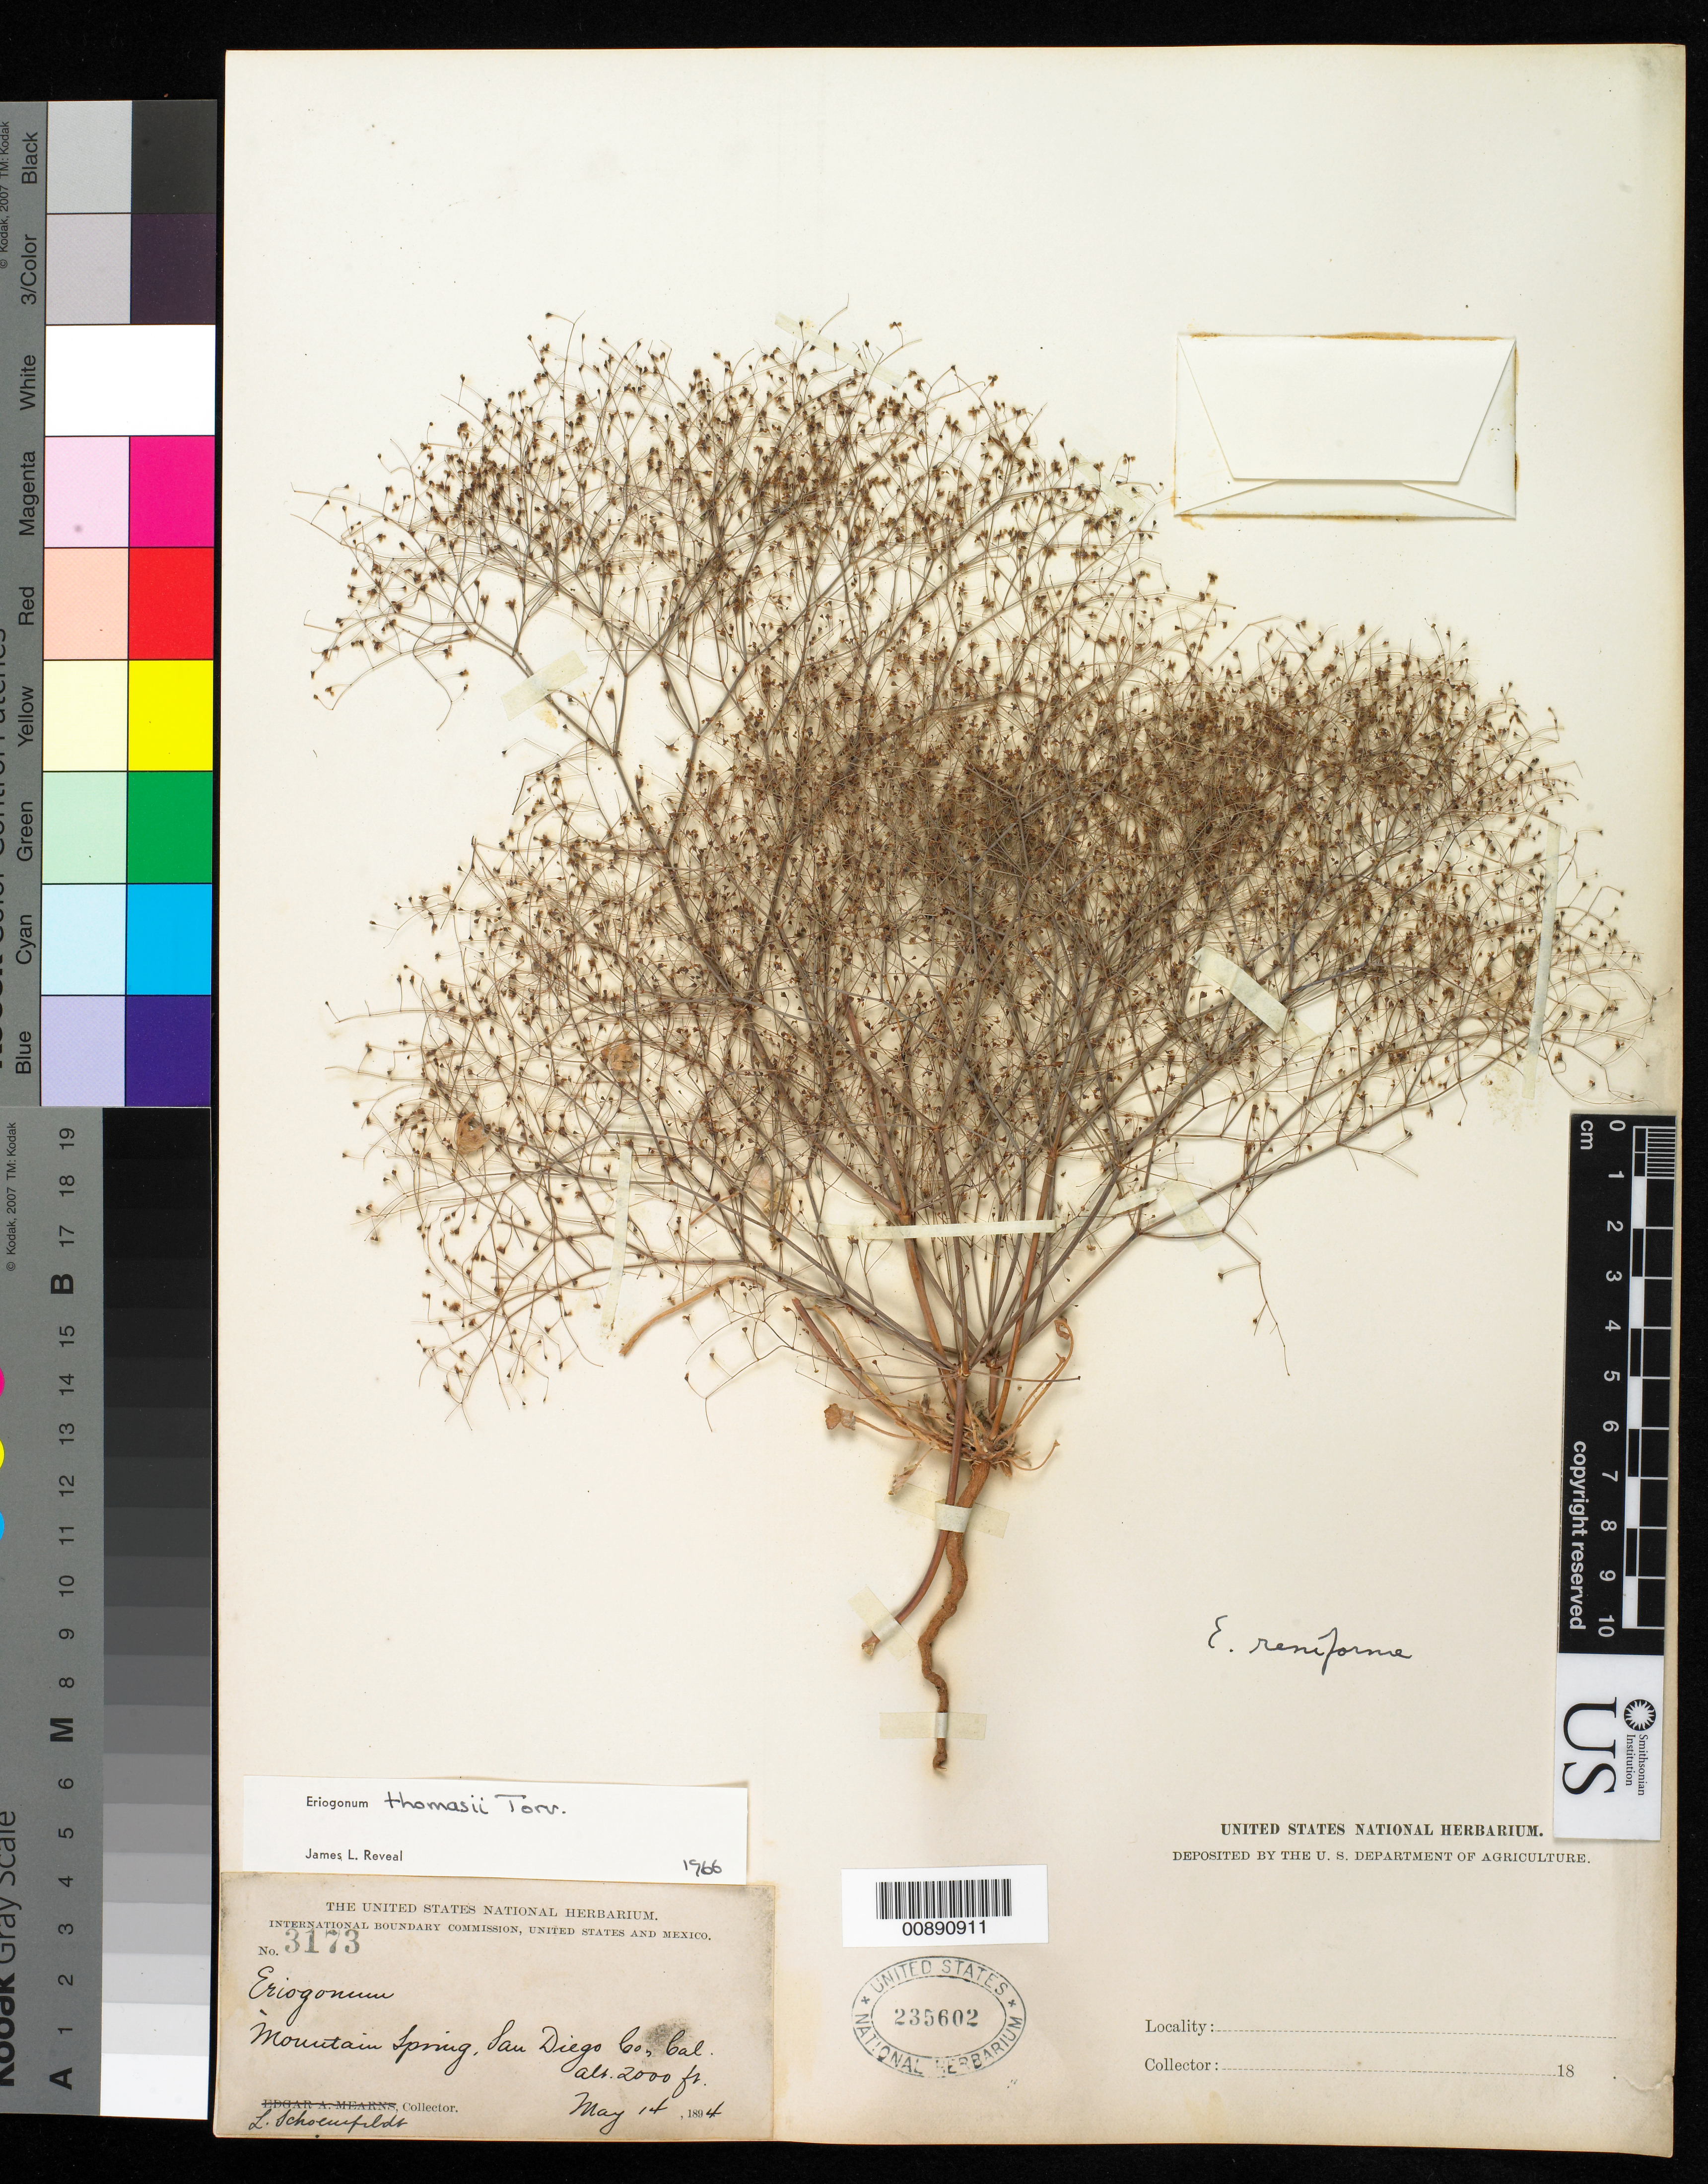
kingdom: Plantae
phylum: Tracheophyta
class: Magnoliopsida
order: Caryophyllales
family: Polygonaceae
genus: Eriogonum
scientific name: Eriogonum thomasii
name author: Torr.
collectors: L. Schoenfeldt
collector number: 3173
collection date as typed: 14 May 1894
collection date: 1894-05-14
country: United States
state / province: California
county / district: San Diego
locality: Mountain Spring, San Diego County, California.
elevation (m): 610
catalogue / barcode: US 235602